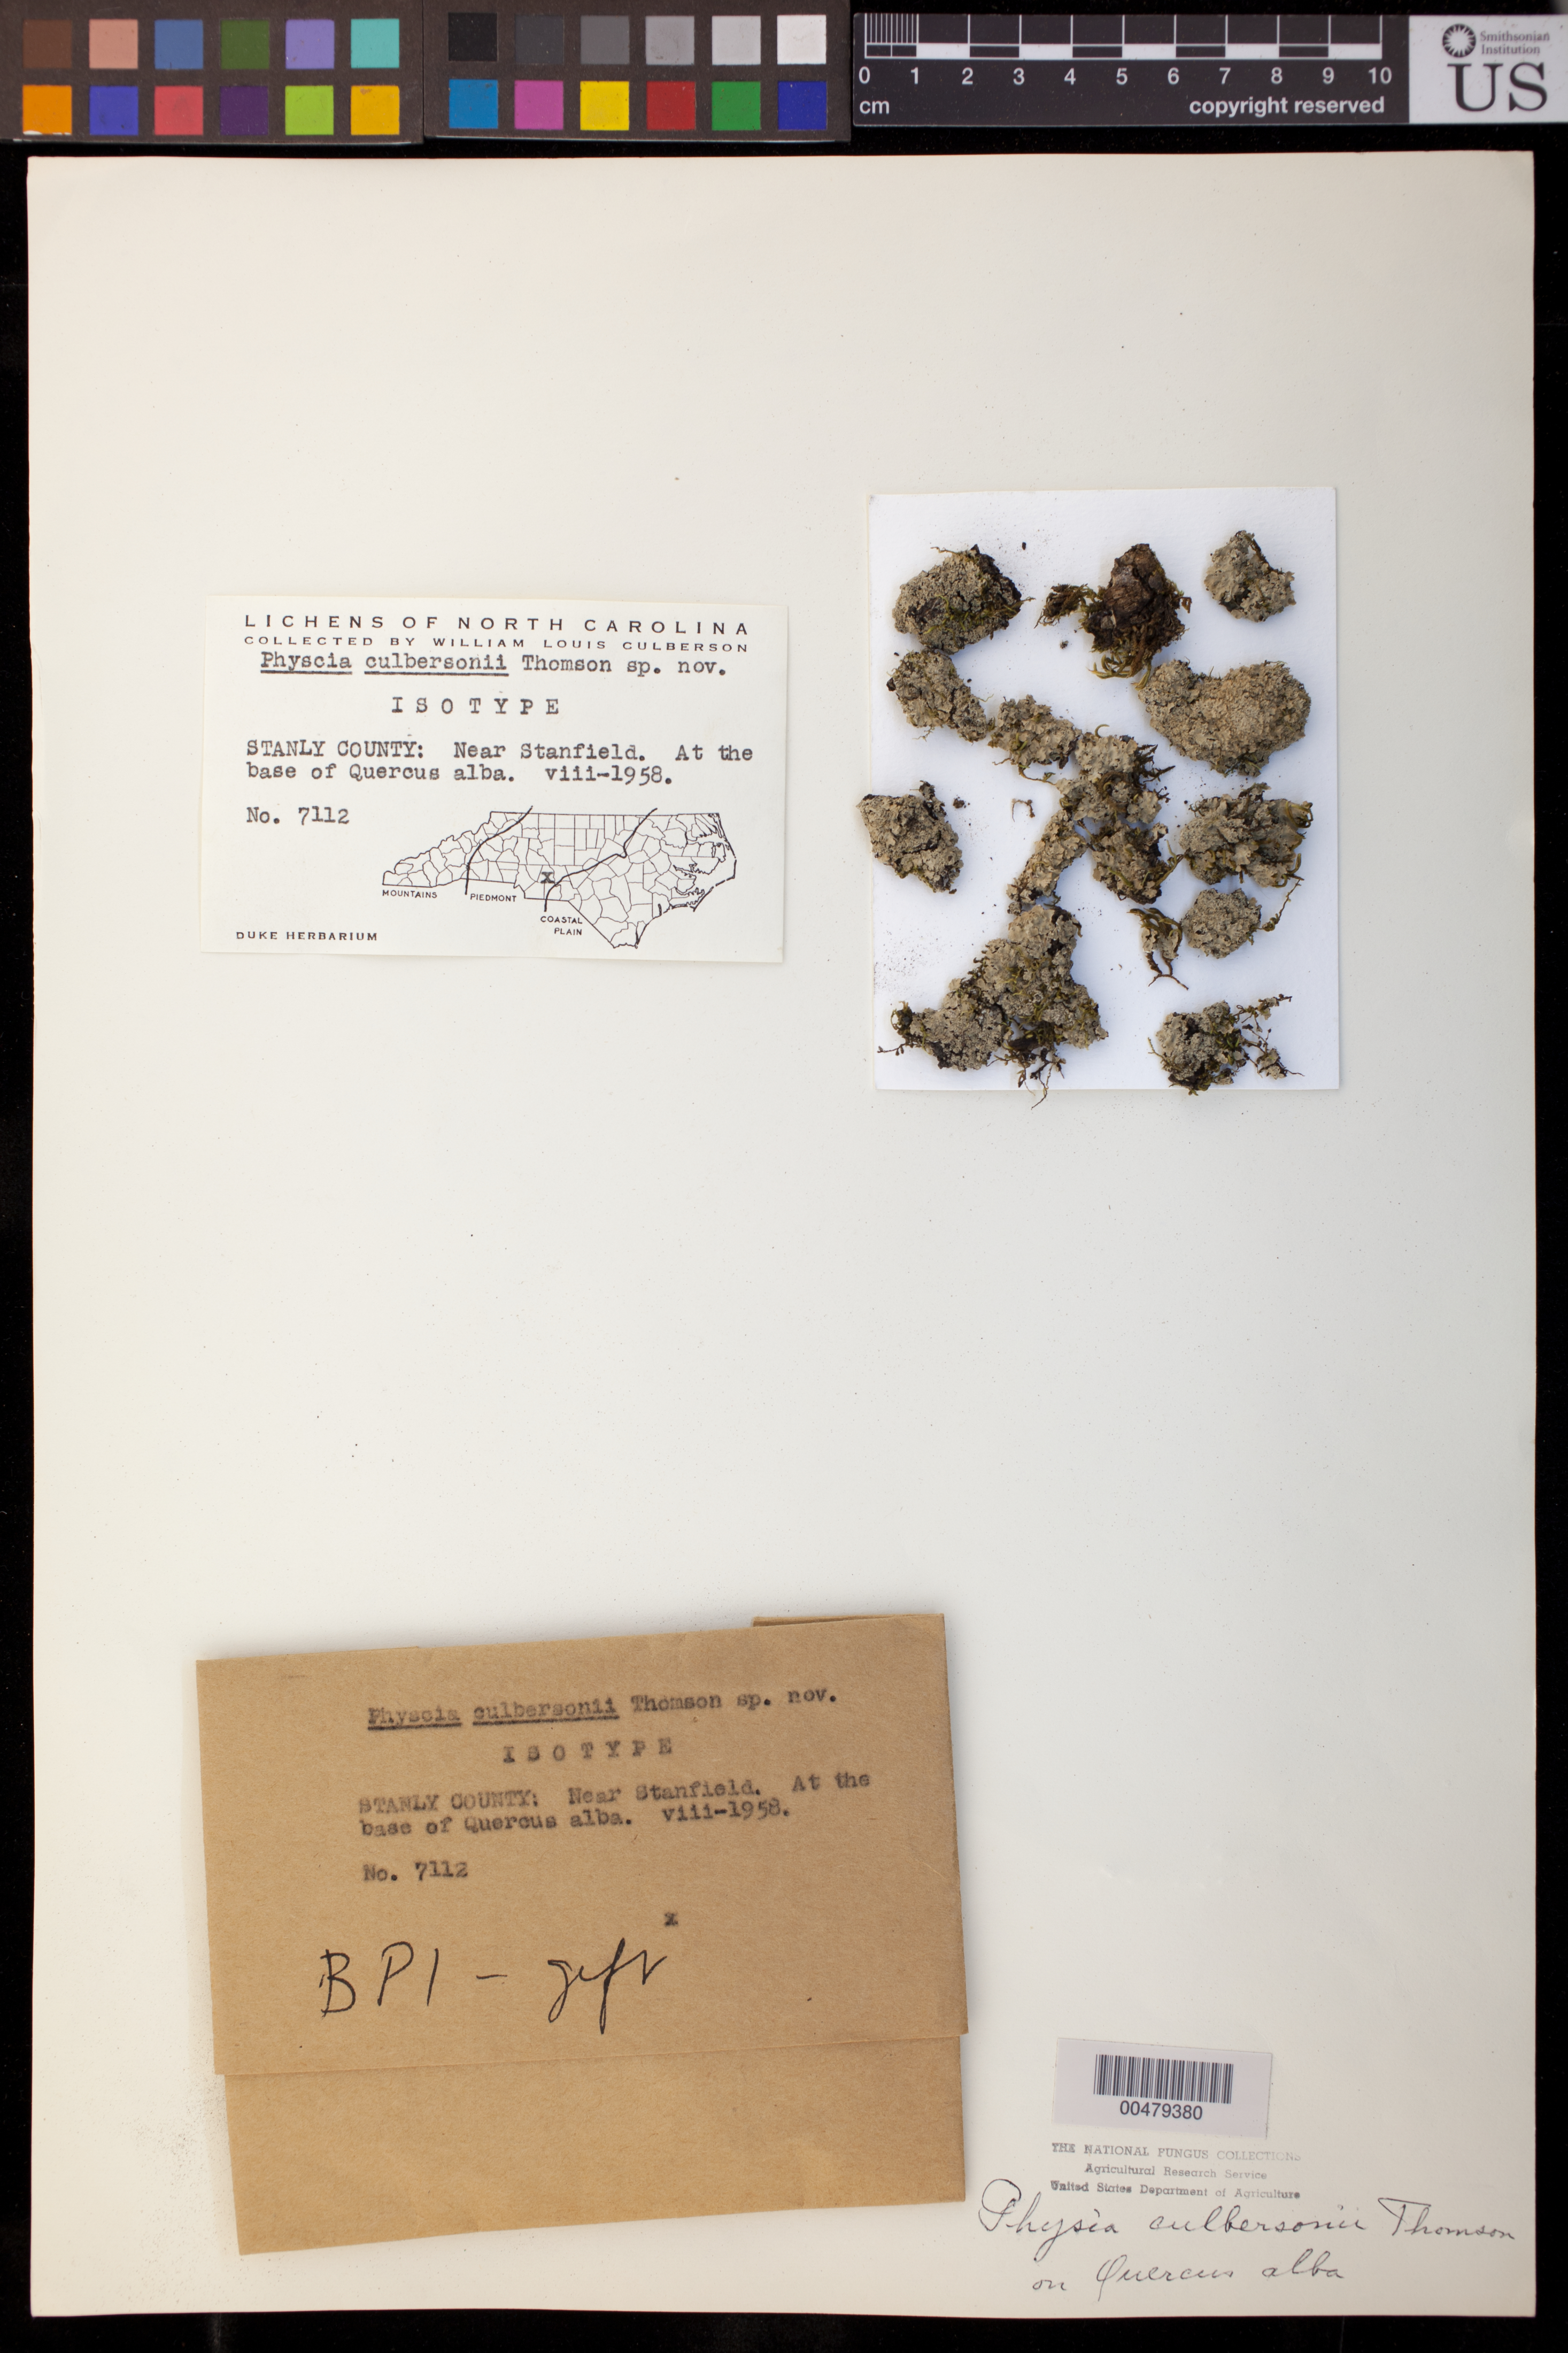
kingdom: Fungi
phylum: Ascomycota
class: Lecanoromycetes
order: Caliciales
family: Physciaceae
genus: Physcia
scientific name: Physcia culbersonii J.W. Thomson, nom. nud.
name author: J.W. Thomson ex Hale & W.L. Culb.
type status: Voucher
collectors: W. Culberson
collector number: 7112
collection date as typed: Aug 1958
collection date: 1958-08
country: United States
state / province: North Carolina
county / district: Stanly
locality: Stanly County: Near Stanfield.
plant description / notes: Annotated as isotype of Physcia culbersonii Thomson, ined. name apparently never published. Cited (in list only) by Hale & Culberson 1963, cited by Thomson (1963) as synonym of Physcia lacinulata Mull. Arg. (with Culberson 7112 cited as "type"). A duplicate of this collection in the herbarium of Michigan State University is identified (A.M. Fryday, 2008) as Phaeophyscia squarrosa Kashiw.